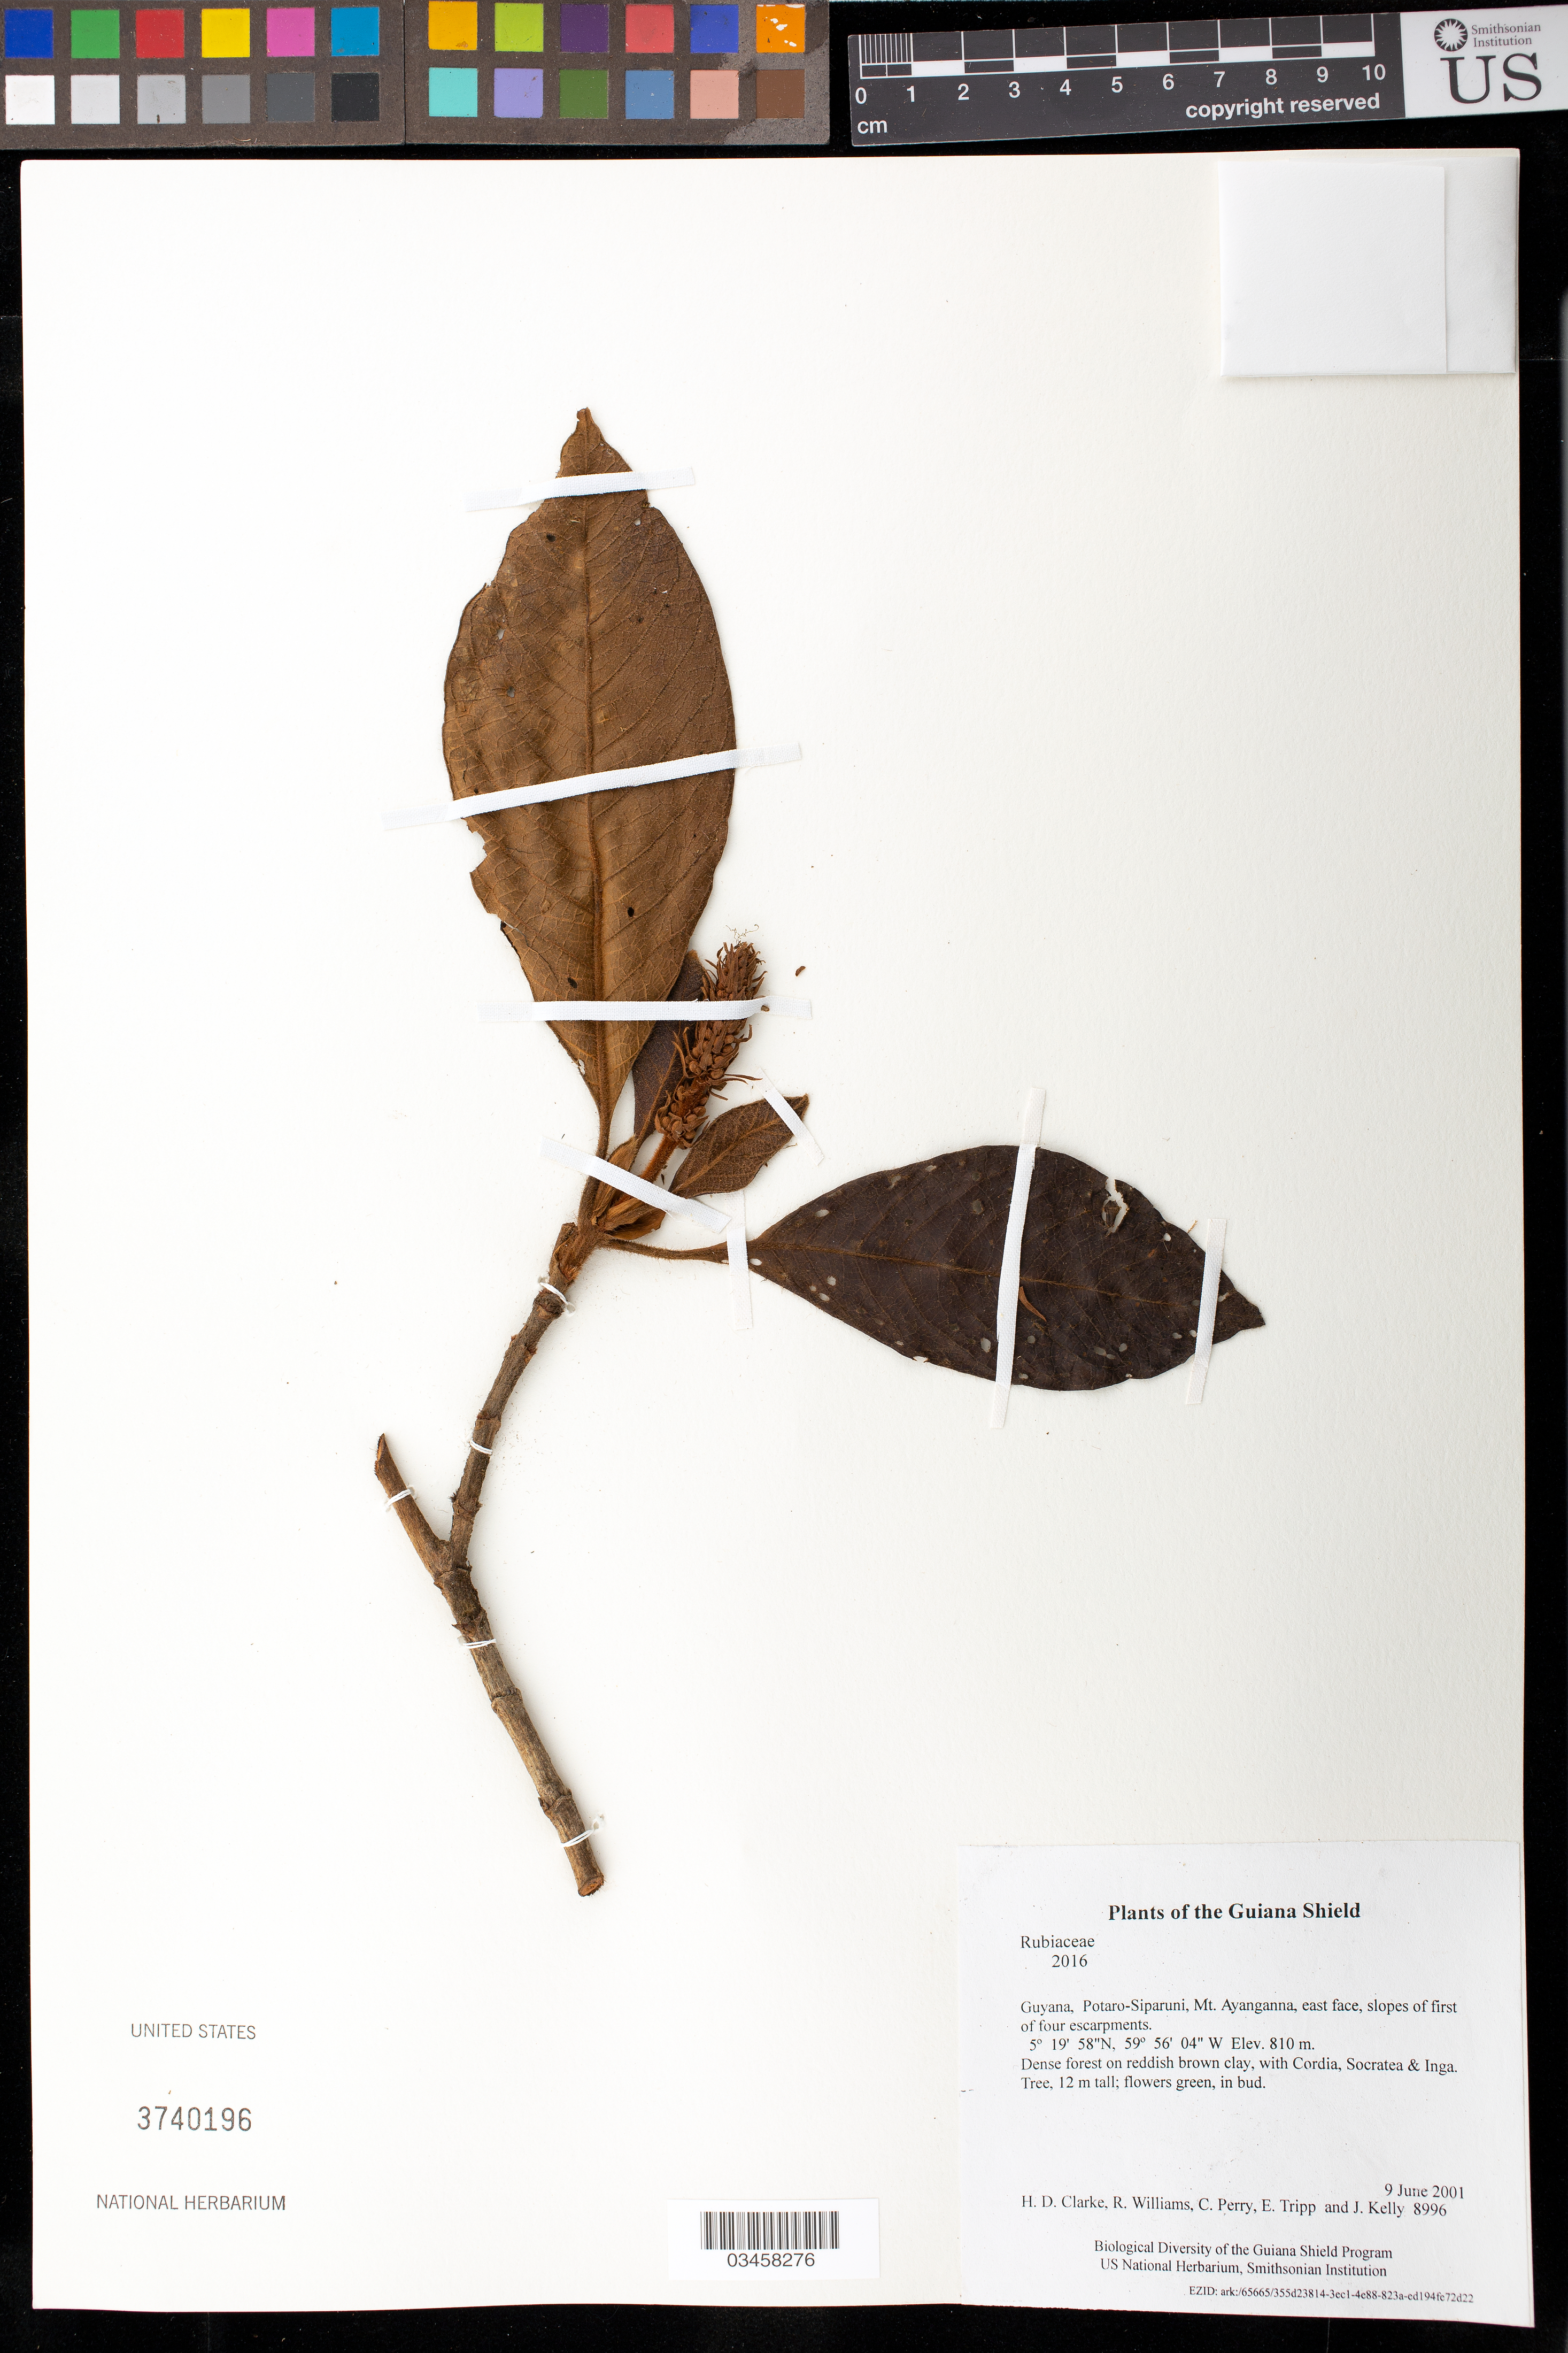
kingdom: Plantae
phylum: Tracheophyta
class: Magnoliopsida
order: Gentianales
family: Rubiaceae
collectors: H. D. Clarke, R. Williams, C. Perry, E. Tripp & J. Kelly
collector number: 8996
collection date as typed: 9 June 2001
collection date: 2001-06-09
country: Guyana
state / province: Potaro-Siparuni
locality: Mt. Ayanganna, east face, slopes of first of four escarpments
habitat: Dense forest on reddish brown clay, with Cordia, Socratea & Inga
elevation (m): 810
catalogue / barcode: US 3740196